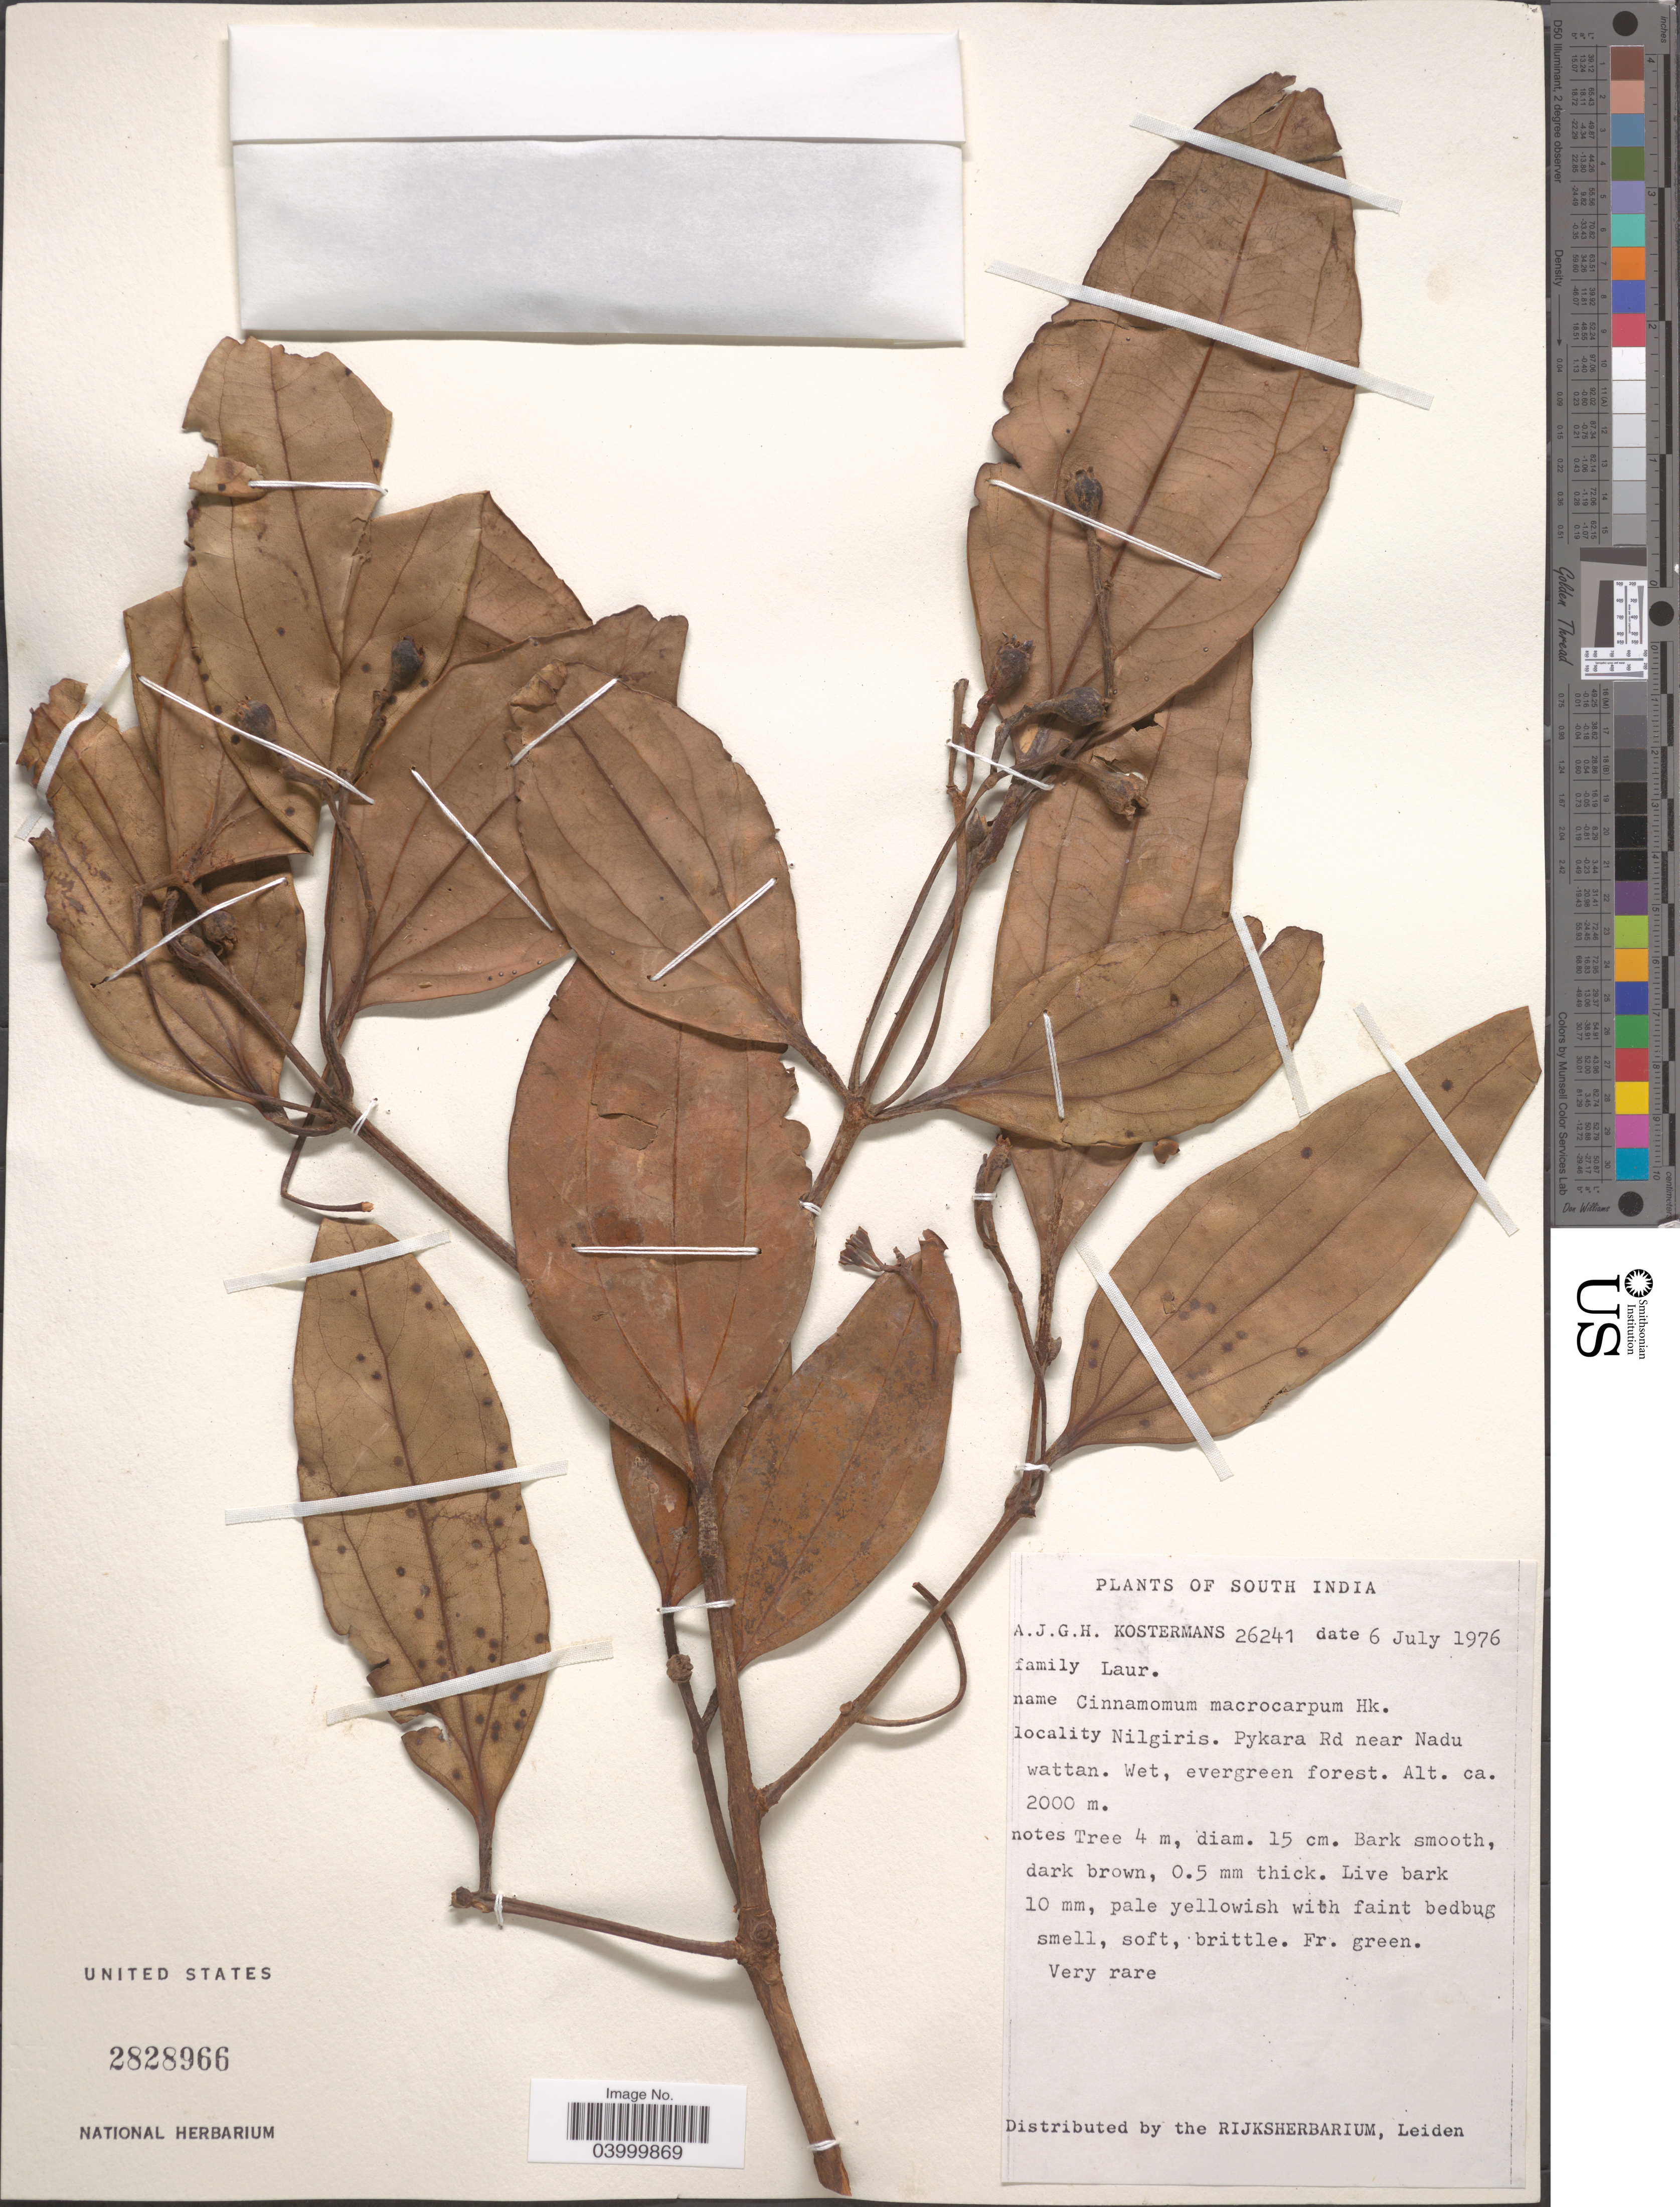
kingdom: Plantae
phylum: Tracheophyta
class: Magnoliopsida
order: Laurales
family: Lauraceae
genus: Cinnamomum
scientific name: Cinnamomum macrocarpum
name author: Hook. f.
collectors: A. J. G. Kostermans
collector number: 26241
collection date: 1976-07-06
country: India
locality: South India. Nilgiris. Pykara Rd near Nadu wattan.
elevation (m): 2000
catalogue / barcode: US 2828966